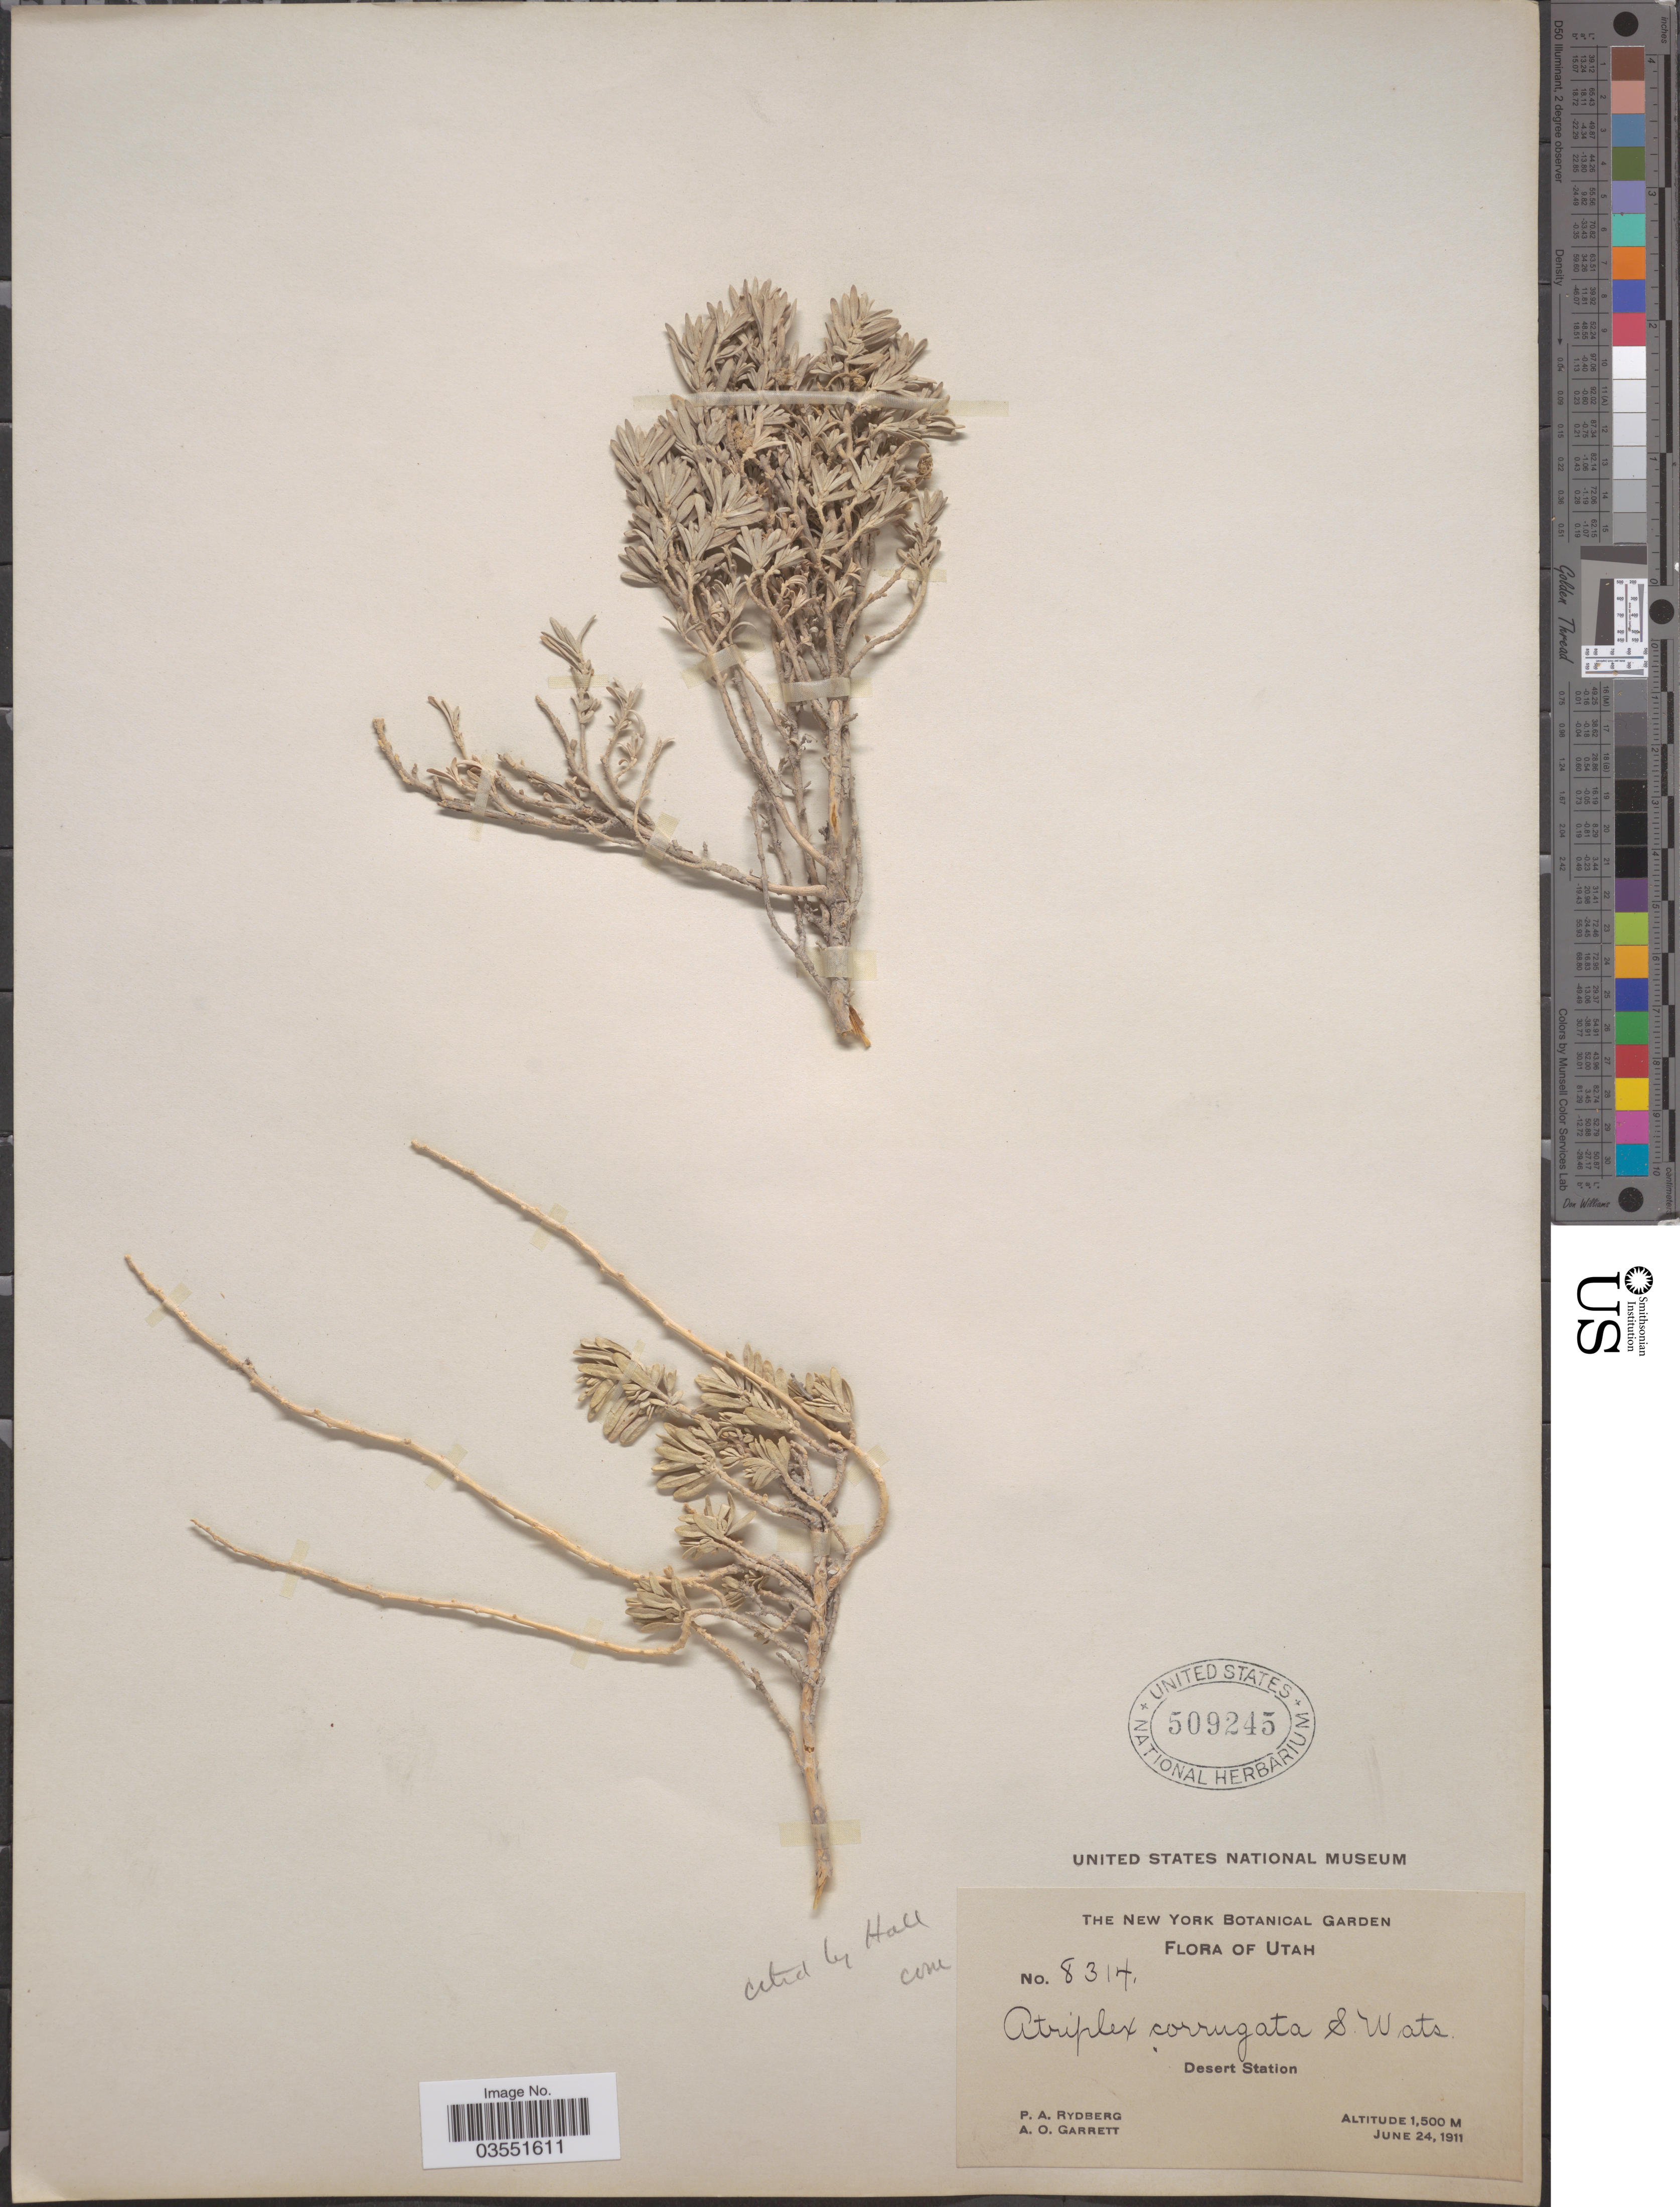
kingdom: Plantae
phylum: Tracheophyta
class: Magnoliopsida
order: Caryophyllales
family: Amaranthaceae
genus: Atriplex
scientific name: Atriplex corrugata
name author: S. Watson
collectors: P. A. Rydberg & A. O. Garrett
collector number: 8314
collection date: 1911-06-24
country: United States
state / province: Utah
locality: Desert Station.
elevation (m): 1500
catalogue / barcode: US 509245